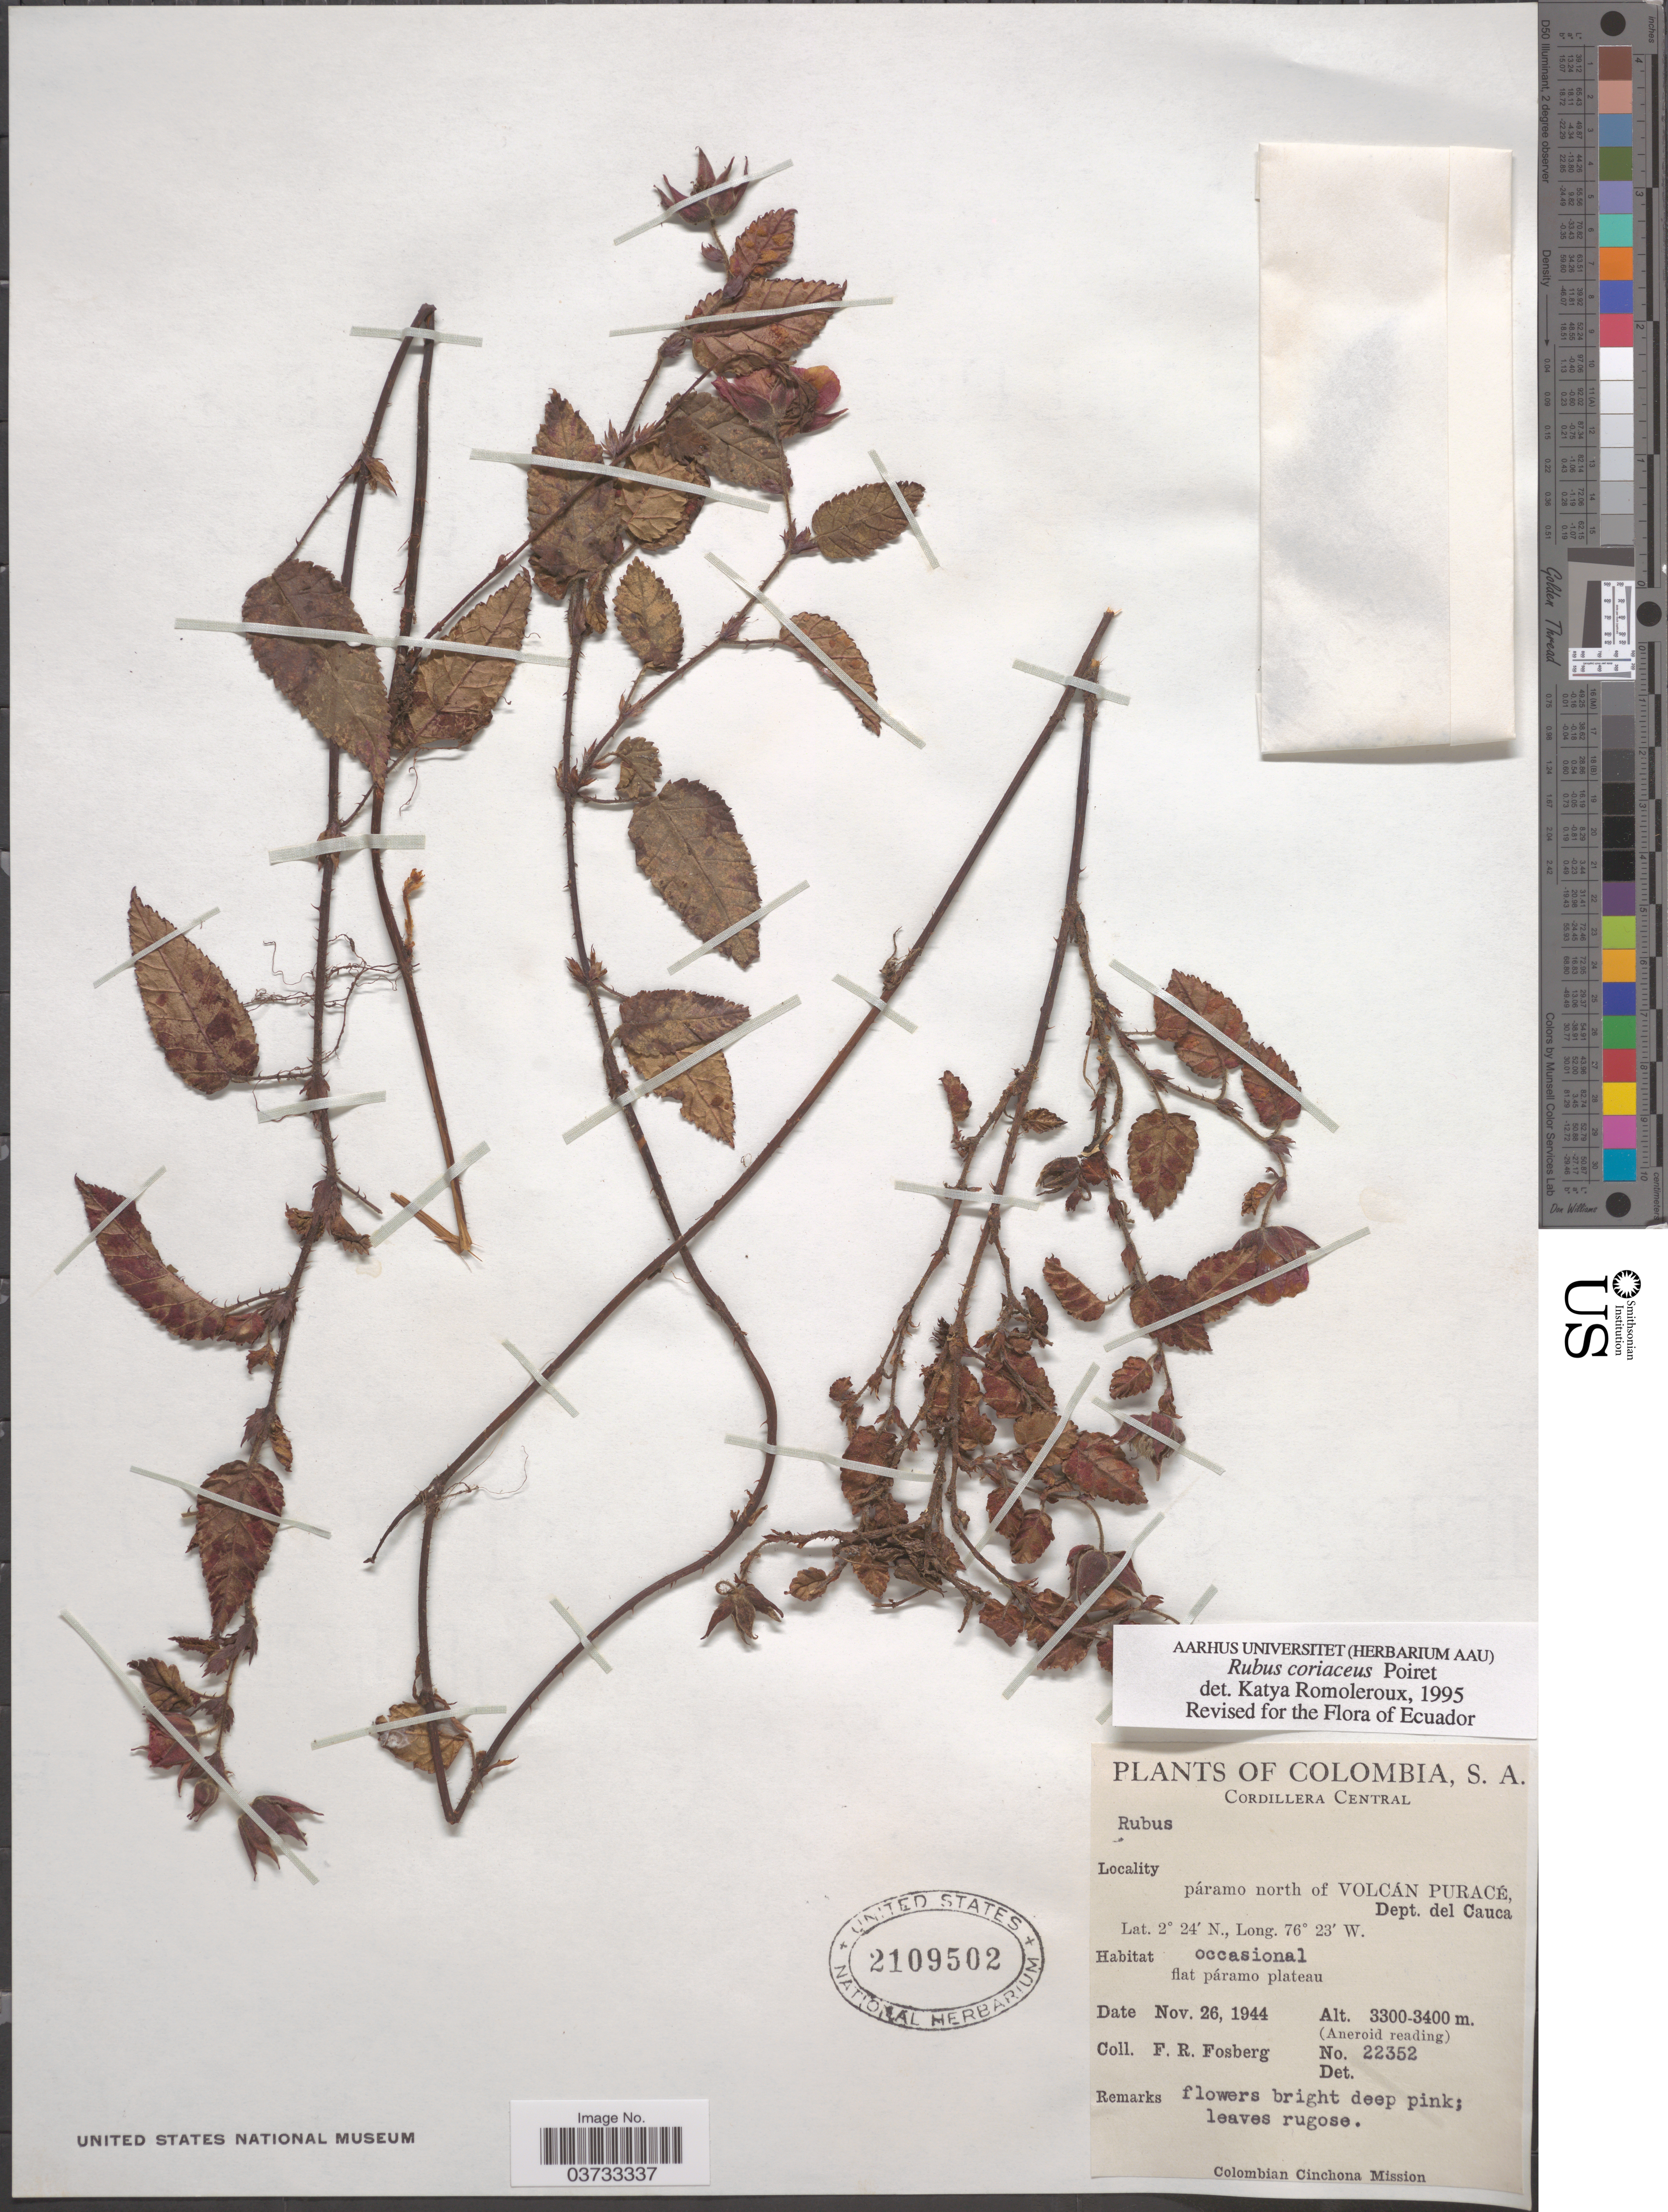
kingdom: Plantae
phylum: Tracheophyta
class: Magnoliopsida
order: Rosales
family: Rosaceae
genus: Rubus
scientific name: Rubus coriaceus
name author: Poir.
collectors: F. R. Fosberg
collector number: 22352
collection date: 1944-11-26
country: Colombia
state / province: Cauca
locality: Cordillera Central. Páramo north of Volcán Puracé, Dept. del Cauca.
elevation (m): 3300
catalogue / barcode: US 2109502